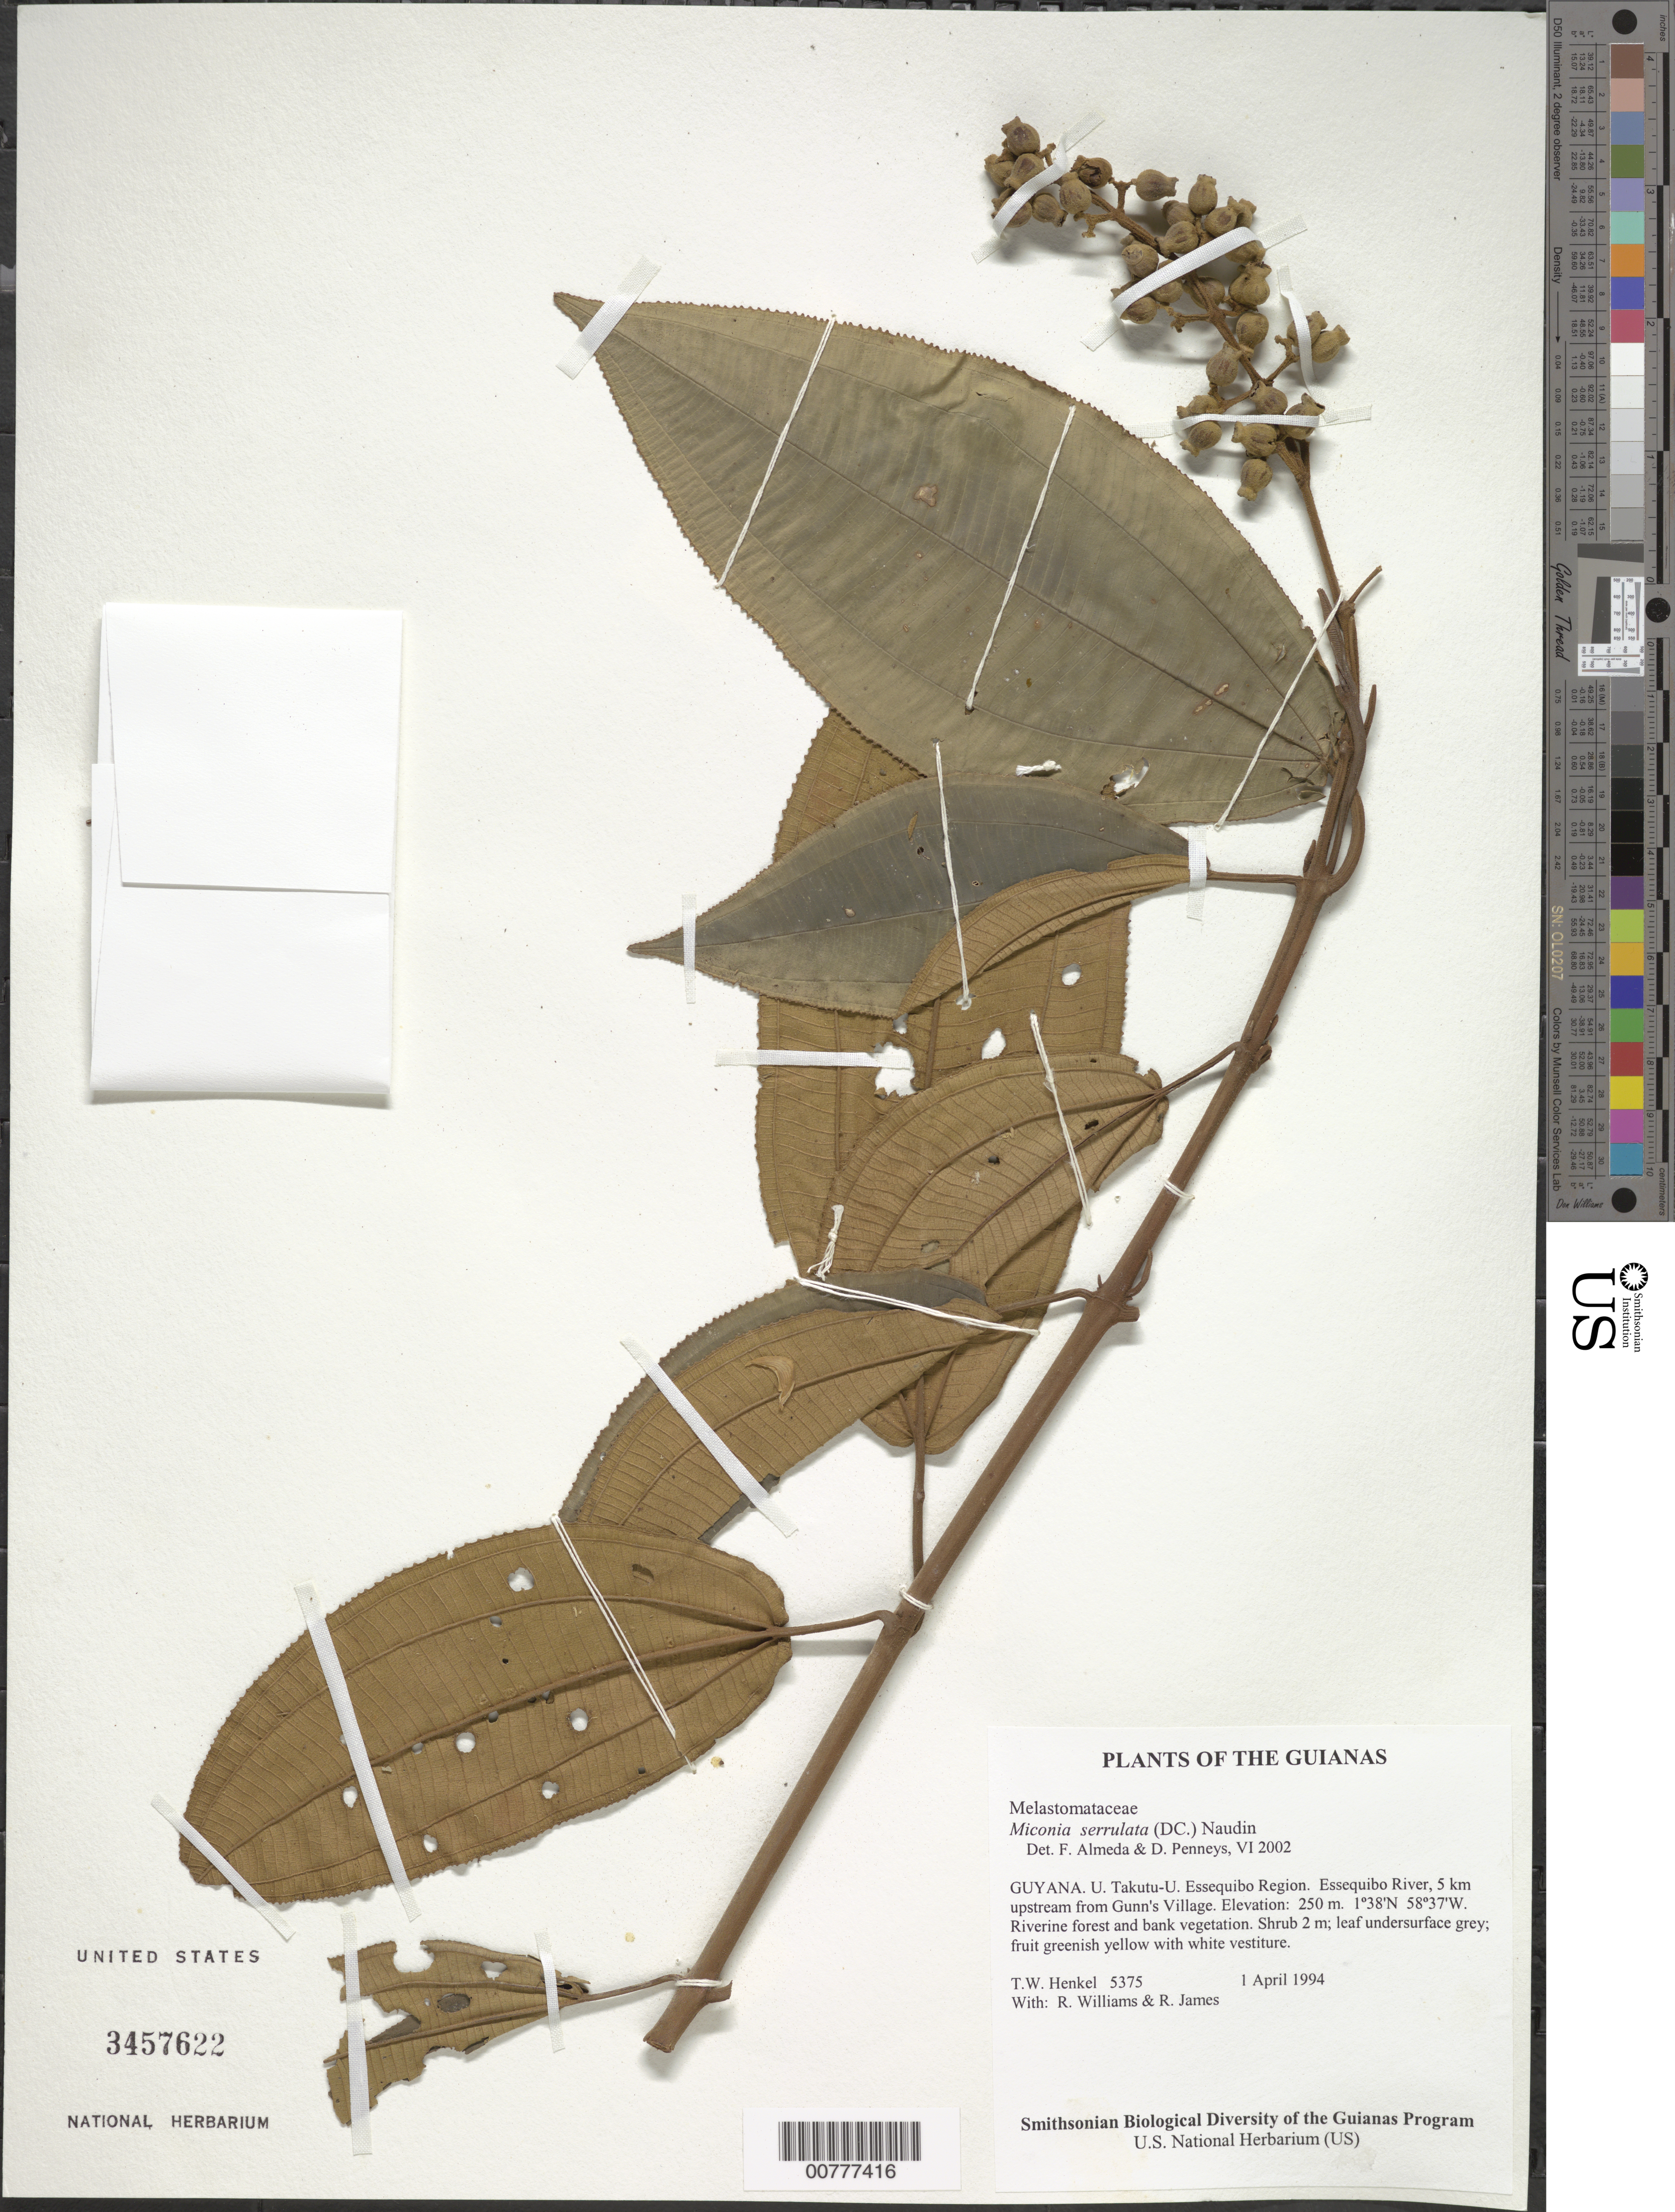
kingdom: Plantae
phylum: Tracheophyta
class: Magnoliopsida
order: Myrtales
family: Melastomataceae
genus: Miconia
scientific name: Miconia serrulata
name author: (DC.) Naudin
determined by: Almeda, F.; Penneys, D. S.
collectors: T. Henkel, R. Williams & R. James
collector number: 5375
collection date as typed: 1 April 1994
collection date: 1994-04-01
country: Guyana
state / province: U. Takutu-U. Essequibo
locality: Essequibo River, 5 km upstream from Gunn's Village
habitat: Riverine forest and bank vegetation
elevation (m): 250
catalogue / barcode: US 3457622